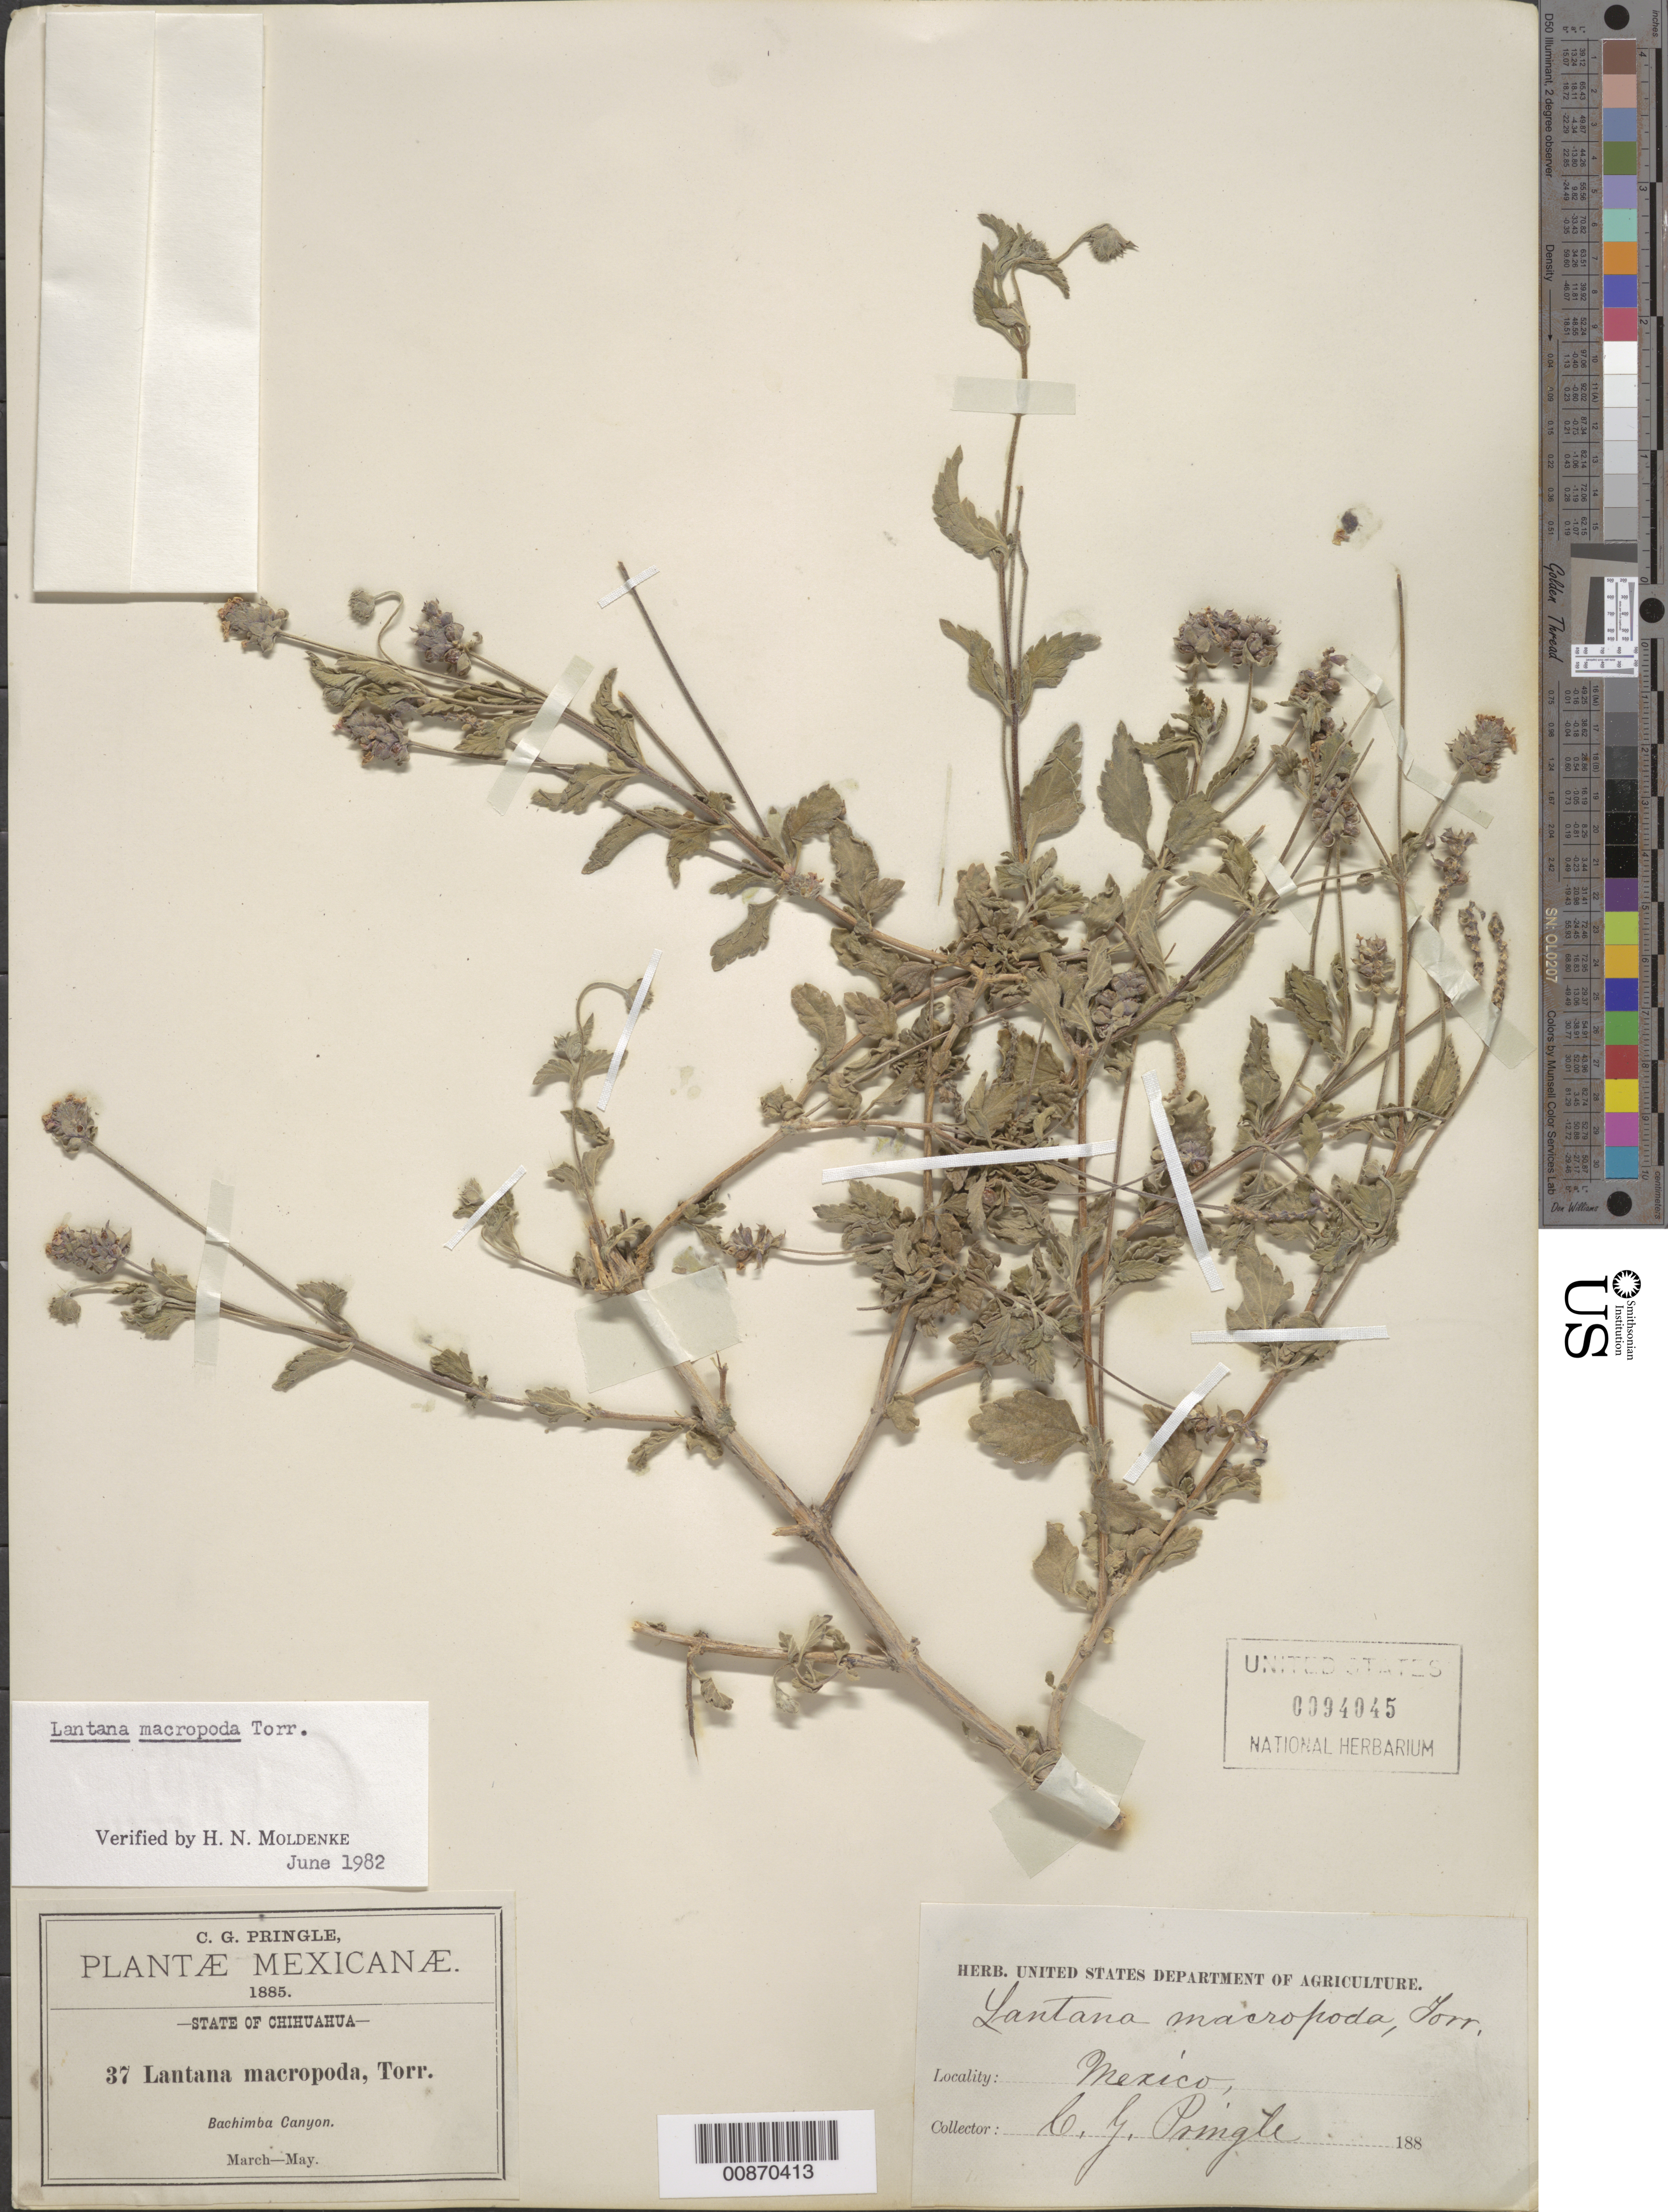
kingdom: Plantae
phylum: Tracheophyta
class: Magnoliopsida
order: Lamiales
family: Verbenaceae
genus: Lantana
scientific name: Lantana macropoda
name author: Torr.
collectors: C. G. Pringle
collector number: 37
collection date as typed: Mar 1885 to -- May 1885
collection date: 1885-03/1885-05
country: Mexico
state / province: Chihuahua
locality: Bachimba Canyon, Chihuahua.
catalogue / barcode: US 94045